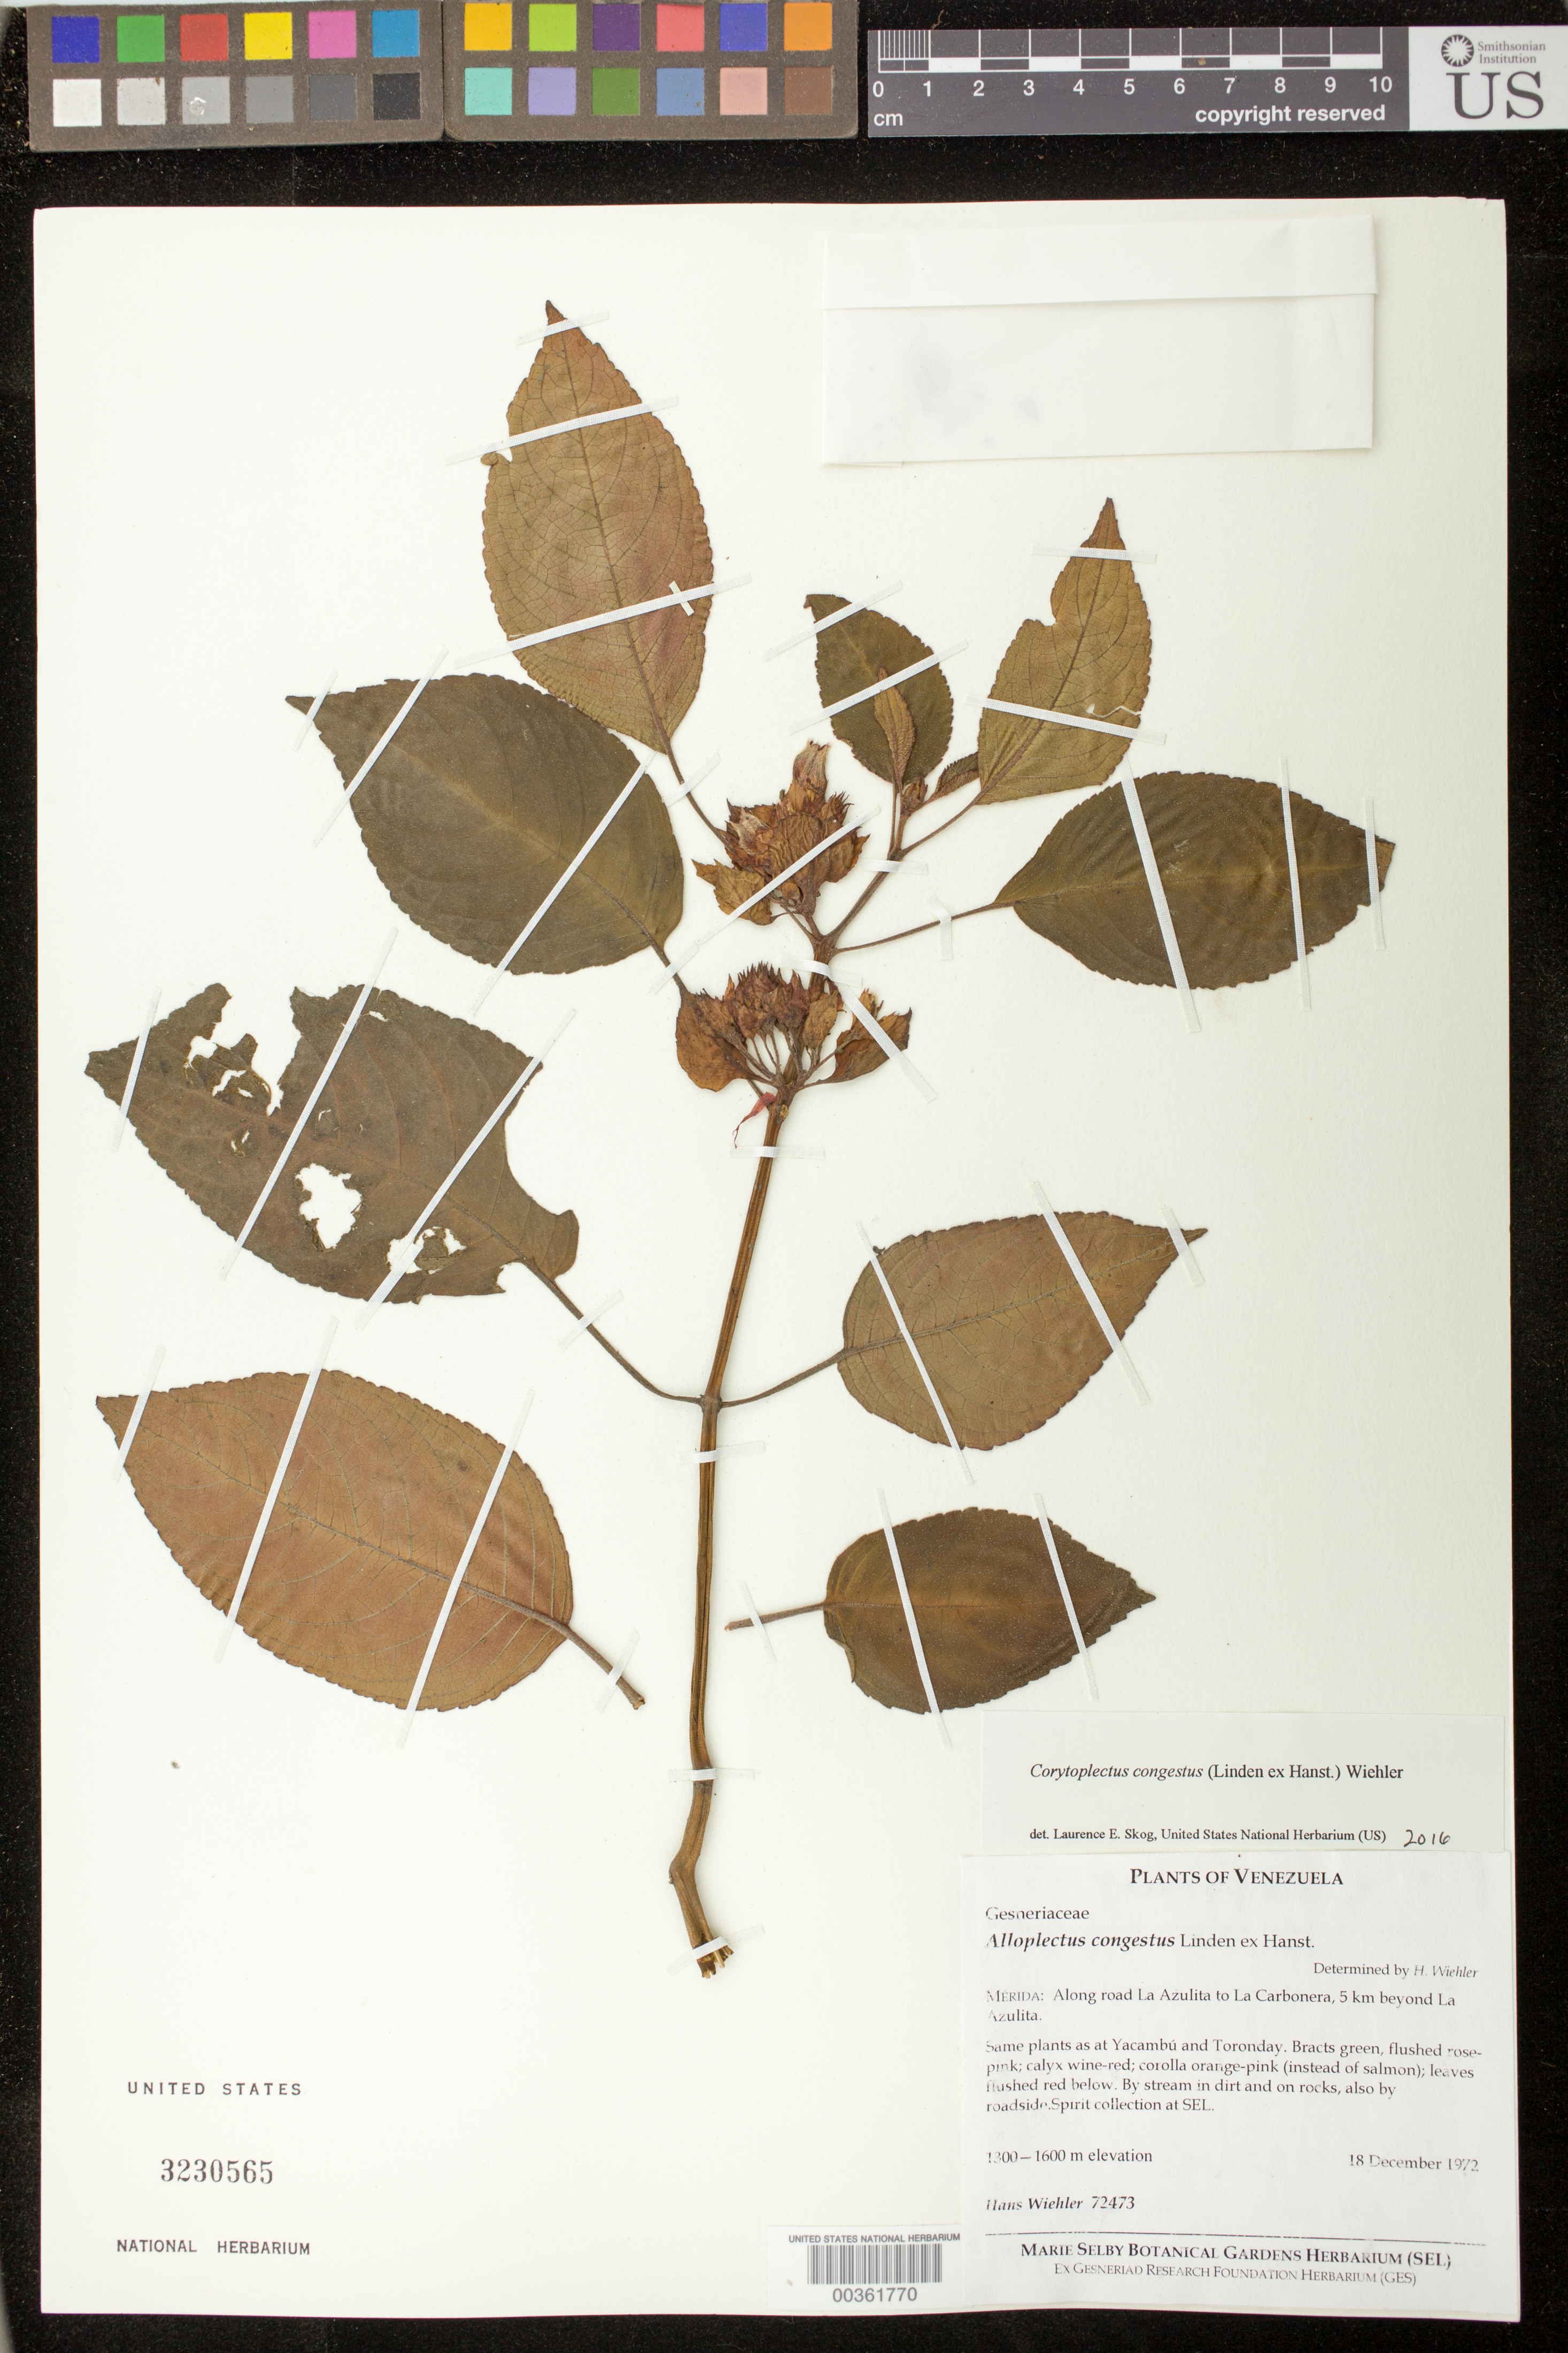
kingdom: Plantae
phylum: Tracheophyta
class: Magnoliopsida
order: Lamiales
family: Gesneriaceae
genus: Corytoplectus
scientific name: Corytoplectus congestus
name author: (Linden ex Hanst.) Wiehler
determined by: Skog, Laurence E.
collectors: H. J. Wiehler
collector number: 72473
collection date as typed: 18 Dec 1972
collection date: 1972-12-18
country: Venezuela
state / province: Mérida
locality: Mérida: along road La Azulita to La Carbonera, 5 km beyond La Azulita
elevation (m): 1300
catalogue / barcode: US 3230565